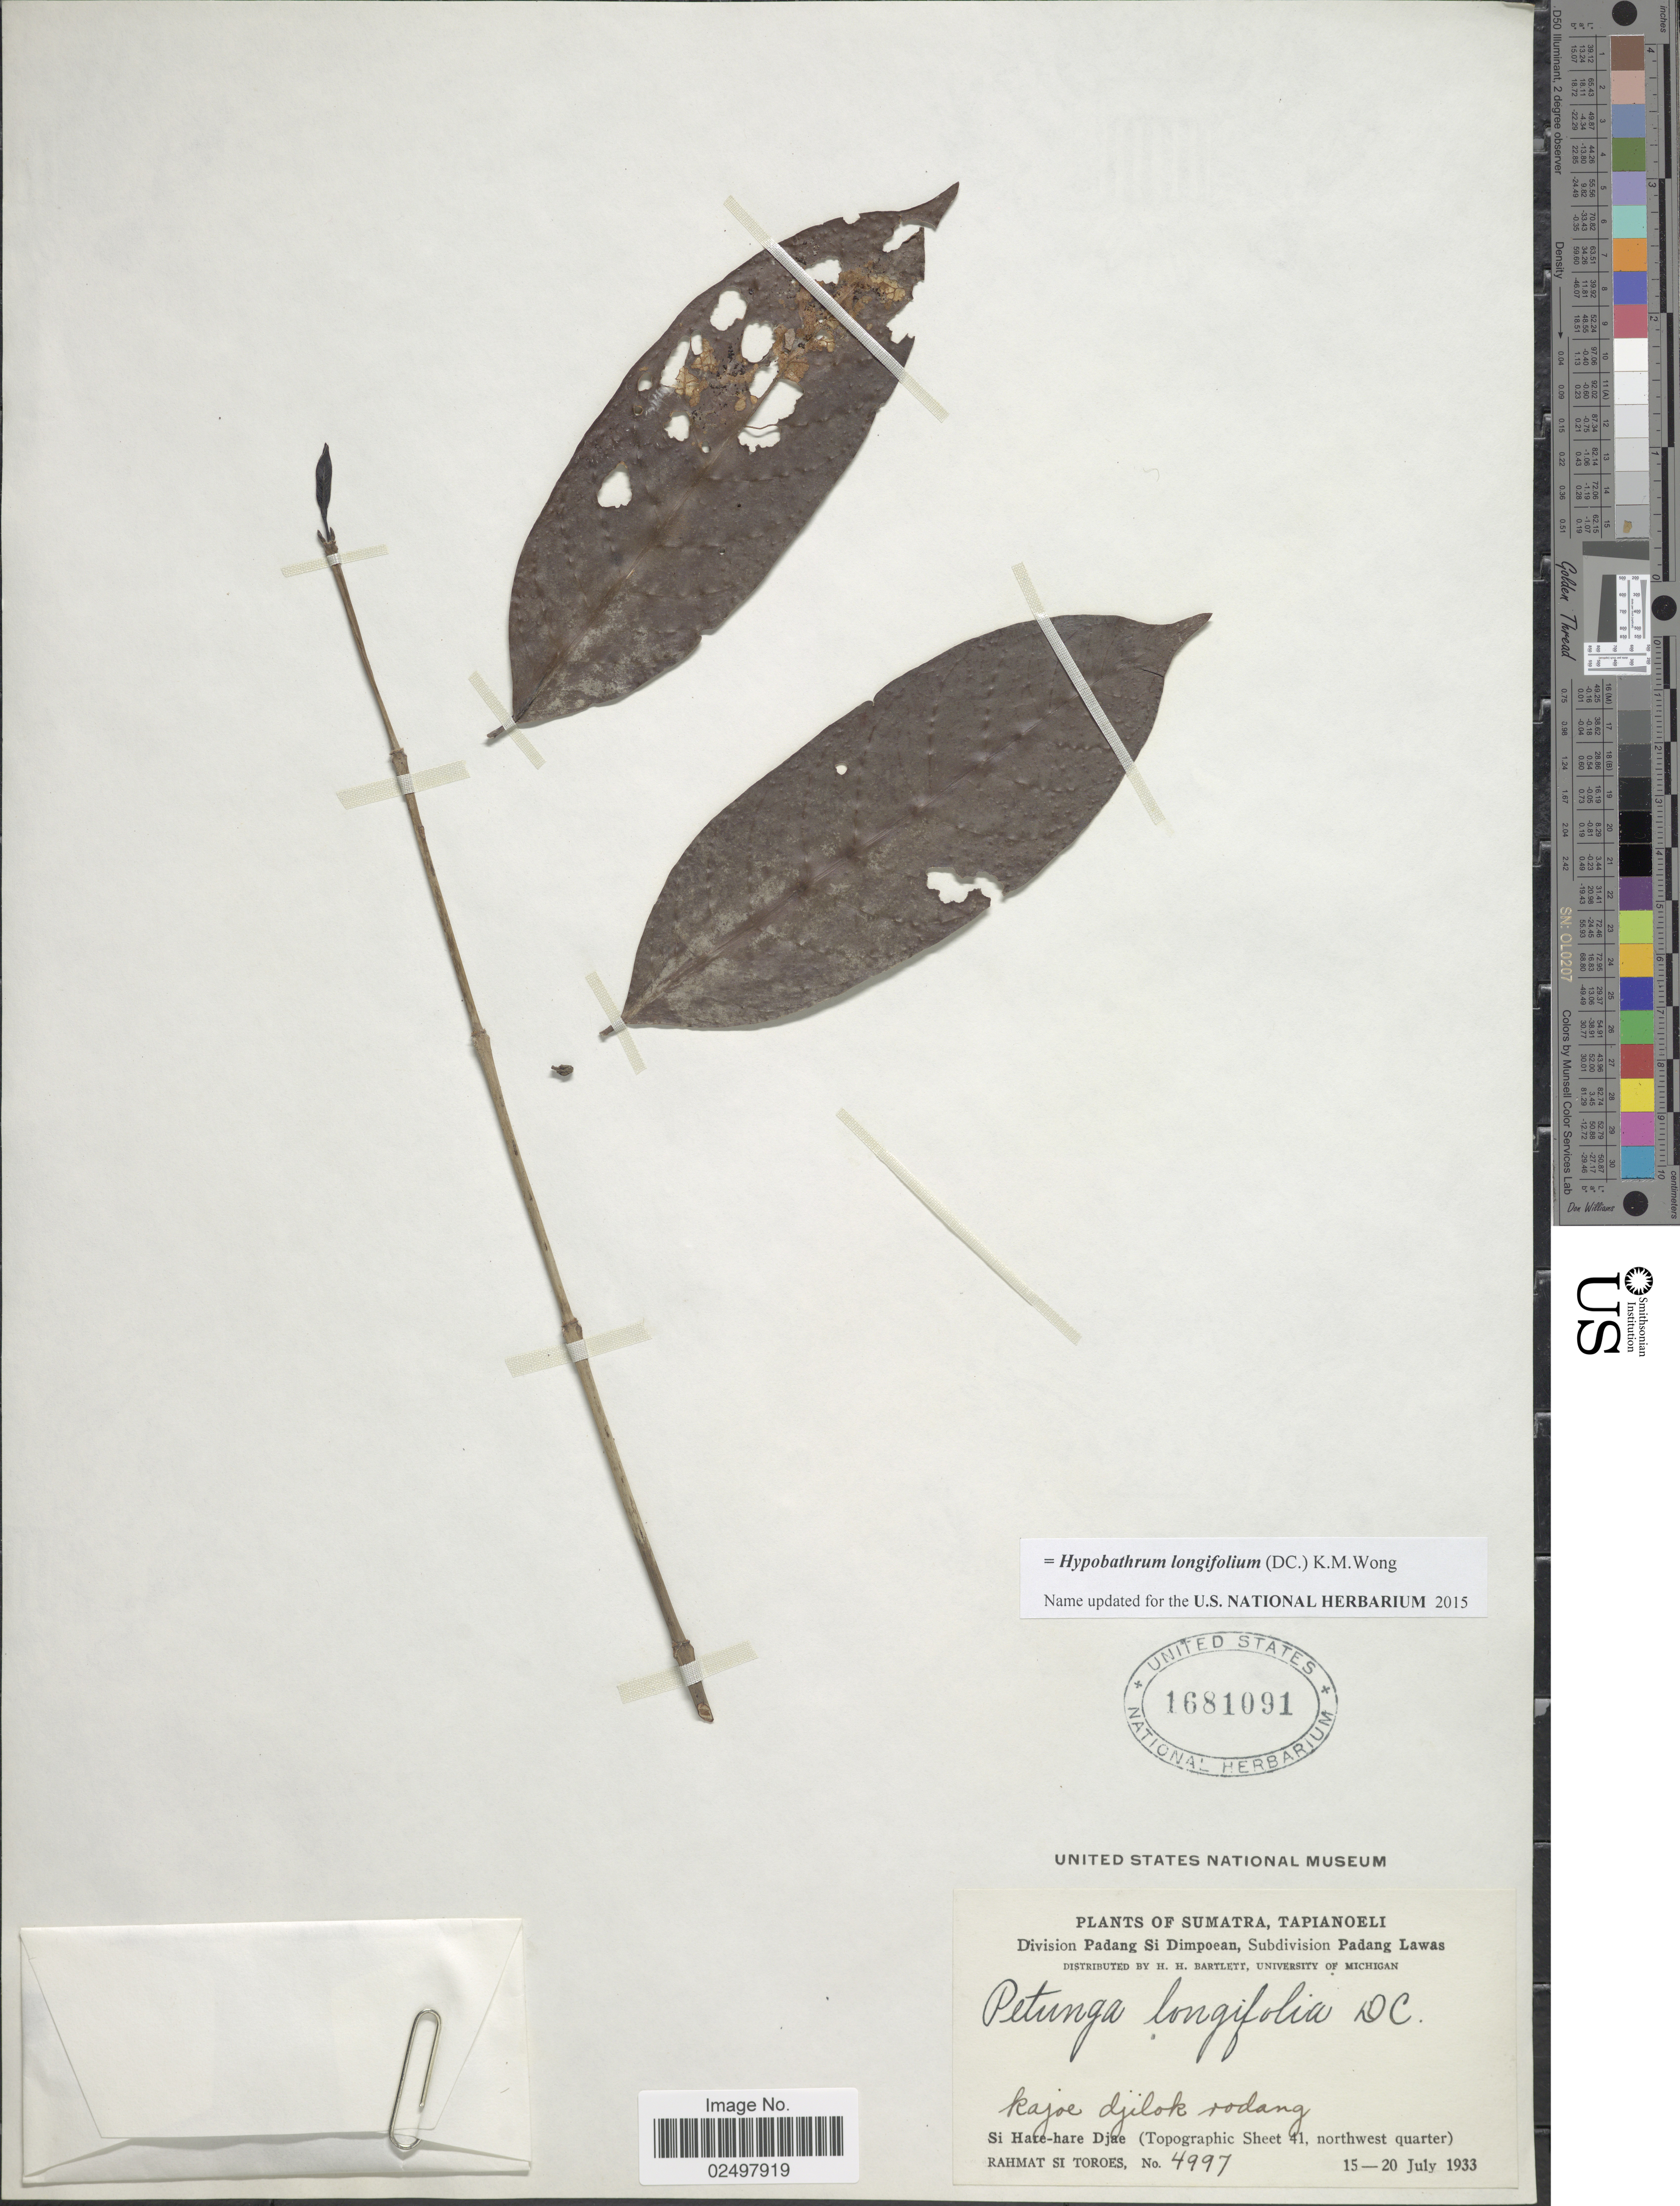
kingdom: Plantae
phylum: Tracheophyta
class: Magnoliopsida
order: Gentianales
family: Rubiaceae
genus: Hypobathrum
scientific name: Hypobathrum longifolium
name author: (DC.) K.M. Wong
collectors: Rahmat Si Boeea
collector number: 4997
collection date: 1933-07-15/1933-07-20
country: Indonesia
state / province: Sumatra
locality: Tapianoeli, kajoe djilok rodang, Si hare-hare Djae (Topographic Sheet 41, northwest quarter)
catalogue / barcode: US 1681091